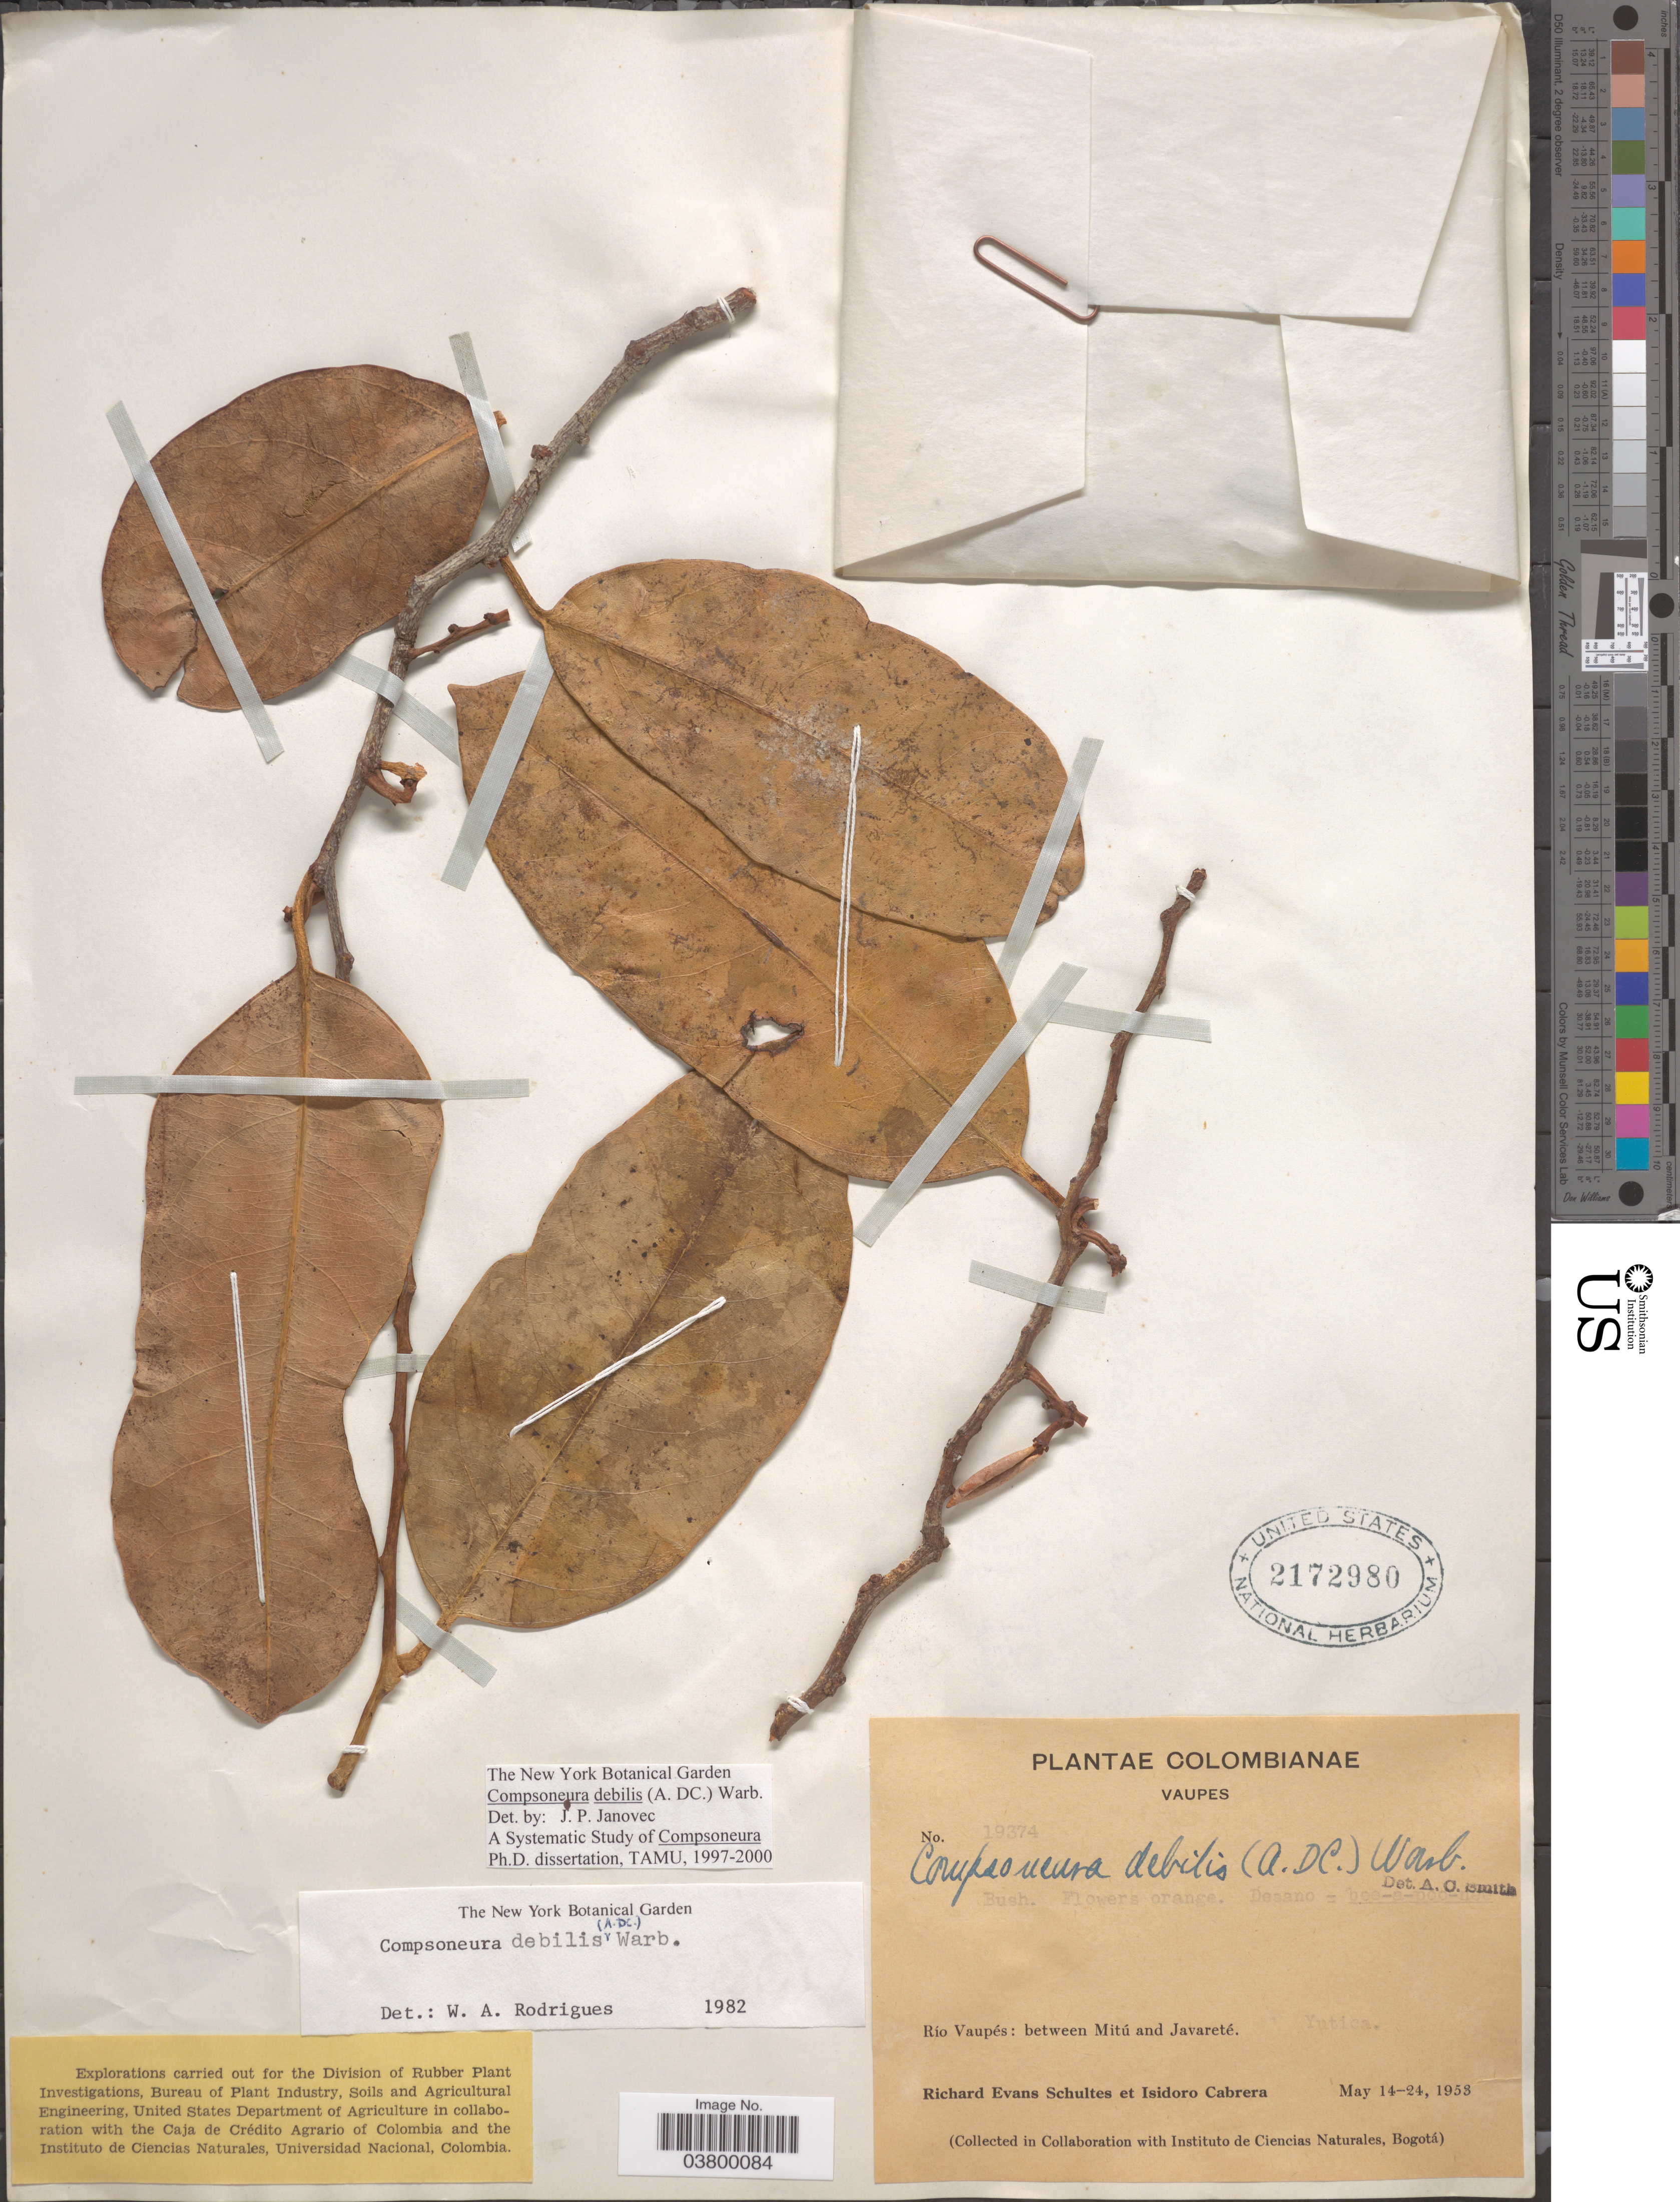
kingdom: Plantae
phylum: Tracheophyta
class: Magnoliopsida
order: Magnoliales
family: Myristicaceae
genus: Compsoneura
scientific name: Compsoneura debilis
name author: (Spruce ex A. DC.) Warb.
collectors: R. E. Schultes & I. Cabrera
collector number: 19374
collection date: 1953-05-17/1953-05-24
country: Colombia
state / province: Vaupés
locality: Río Vaupés: between Mitú and Javareté. Yutica.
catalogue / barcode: US 2172980